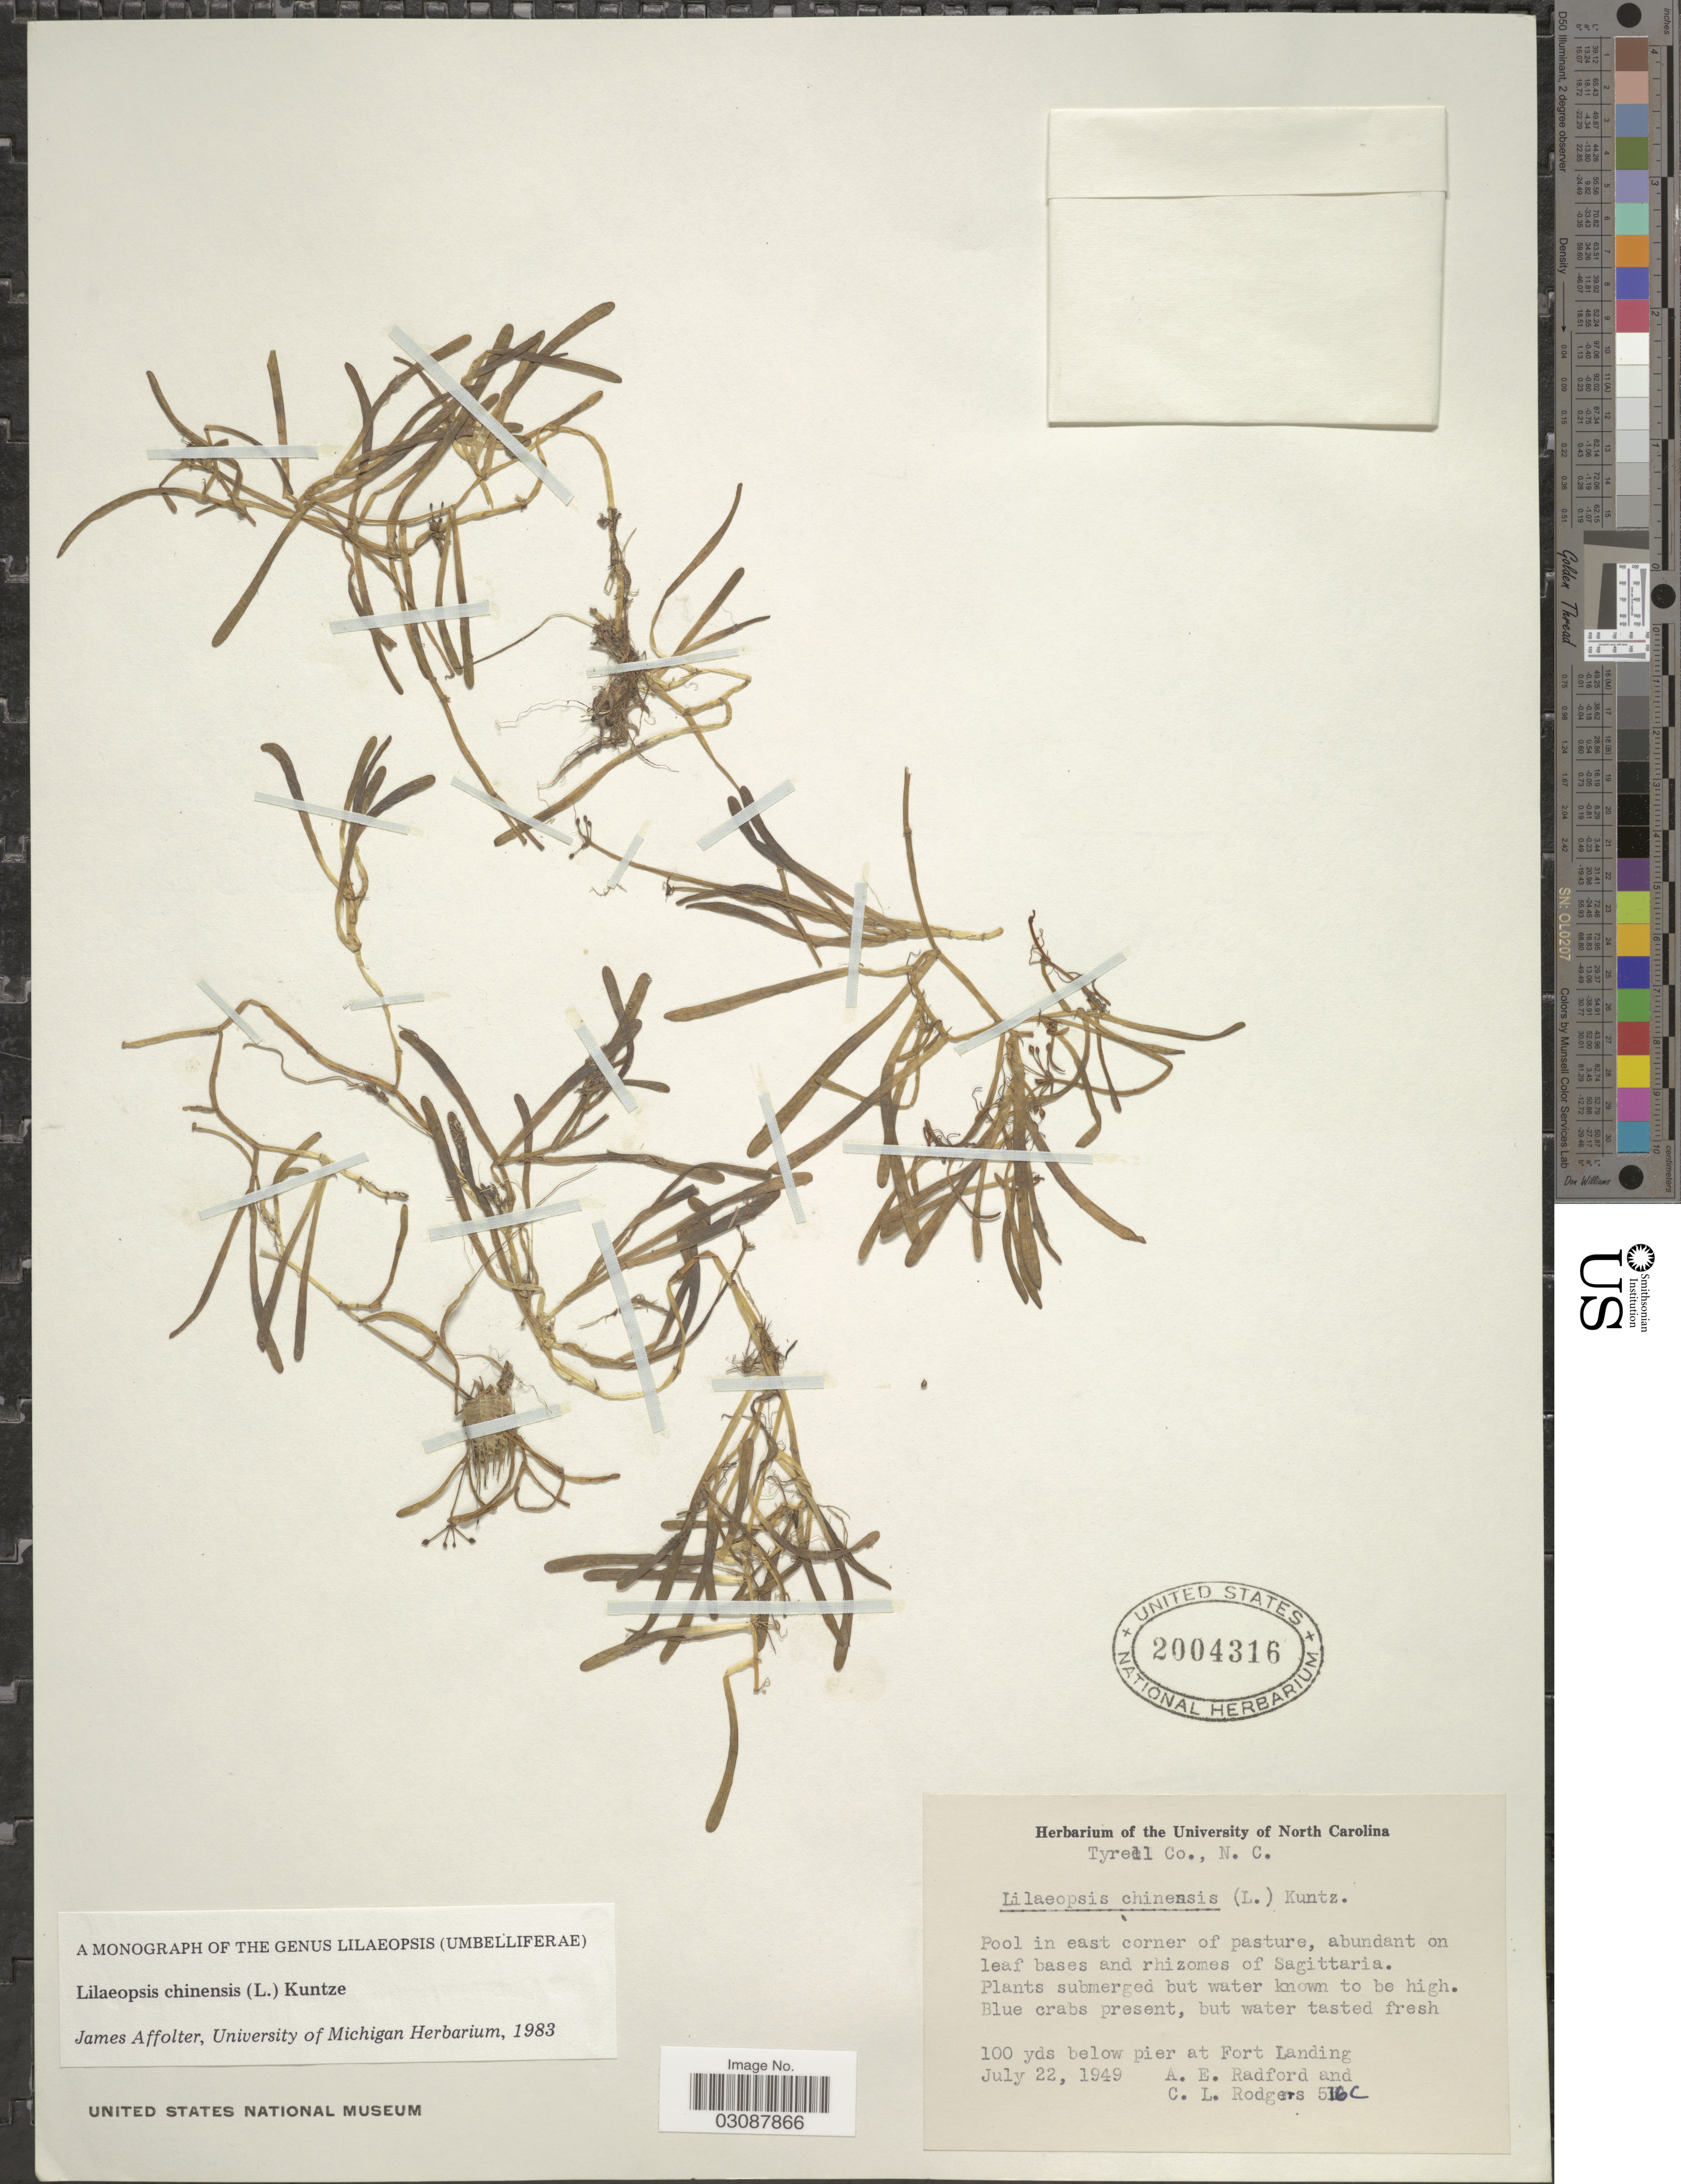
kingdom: Plantae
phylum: Tracheophyta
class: Magnoliopsida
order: Apiales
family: Apiaceae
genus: Lilaeopsis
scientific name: Lilaeopsis chinensis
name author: (L.) Kuntze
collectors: A. E. Radford & C. Rodgers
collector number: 516C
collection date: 1949-07-22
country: United States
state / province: North Carolina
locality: Tyrell Co., N. C. Pool in east corner of pasture. 100 yds below pier ar Fort Landing.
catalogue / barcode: US 2004316